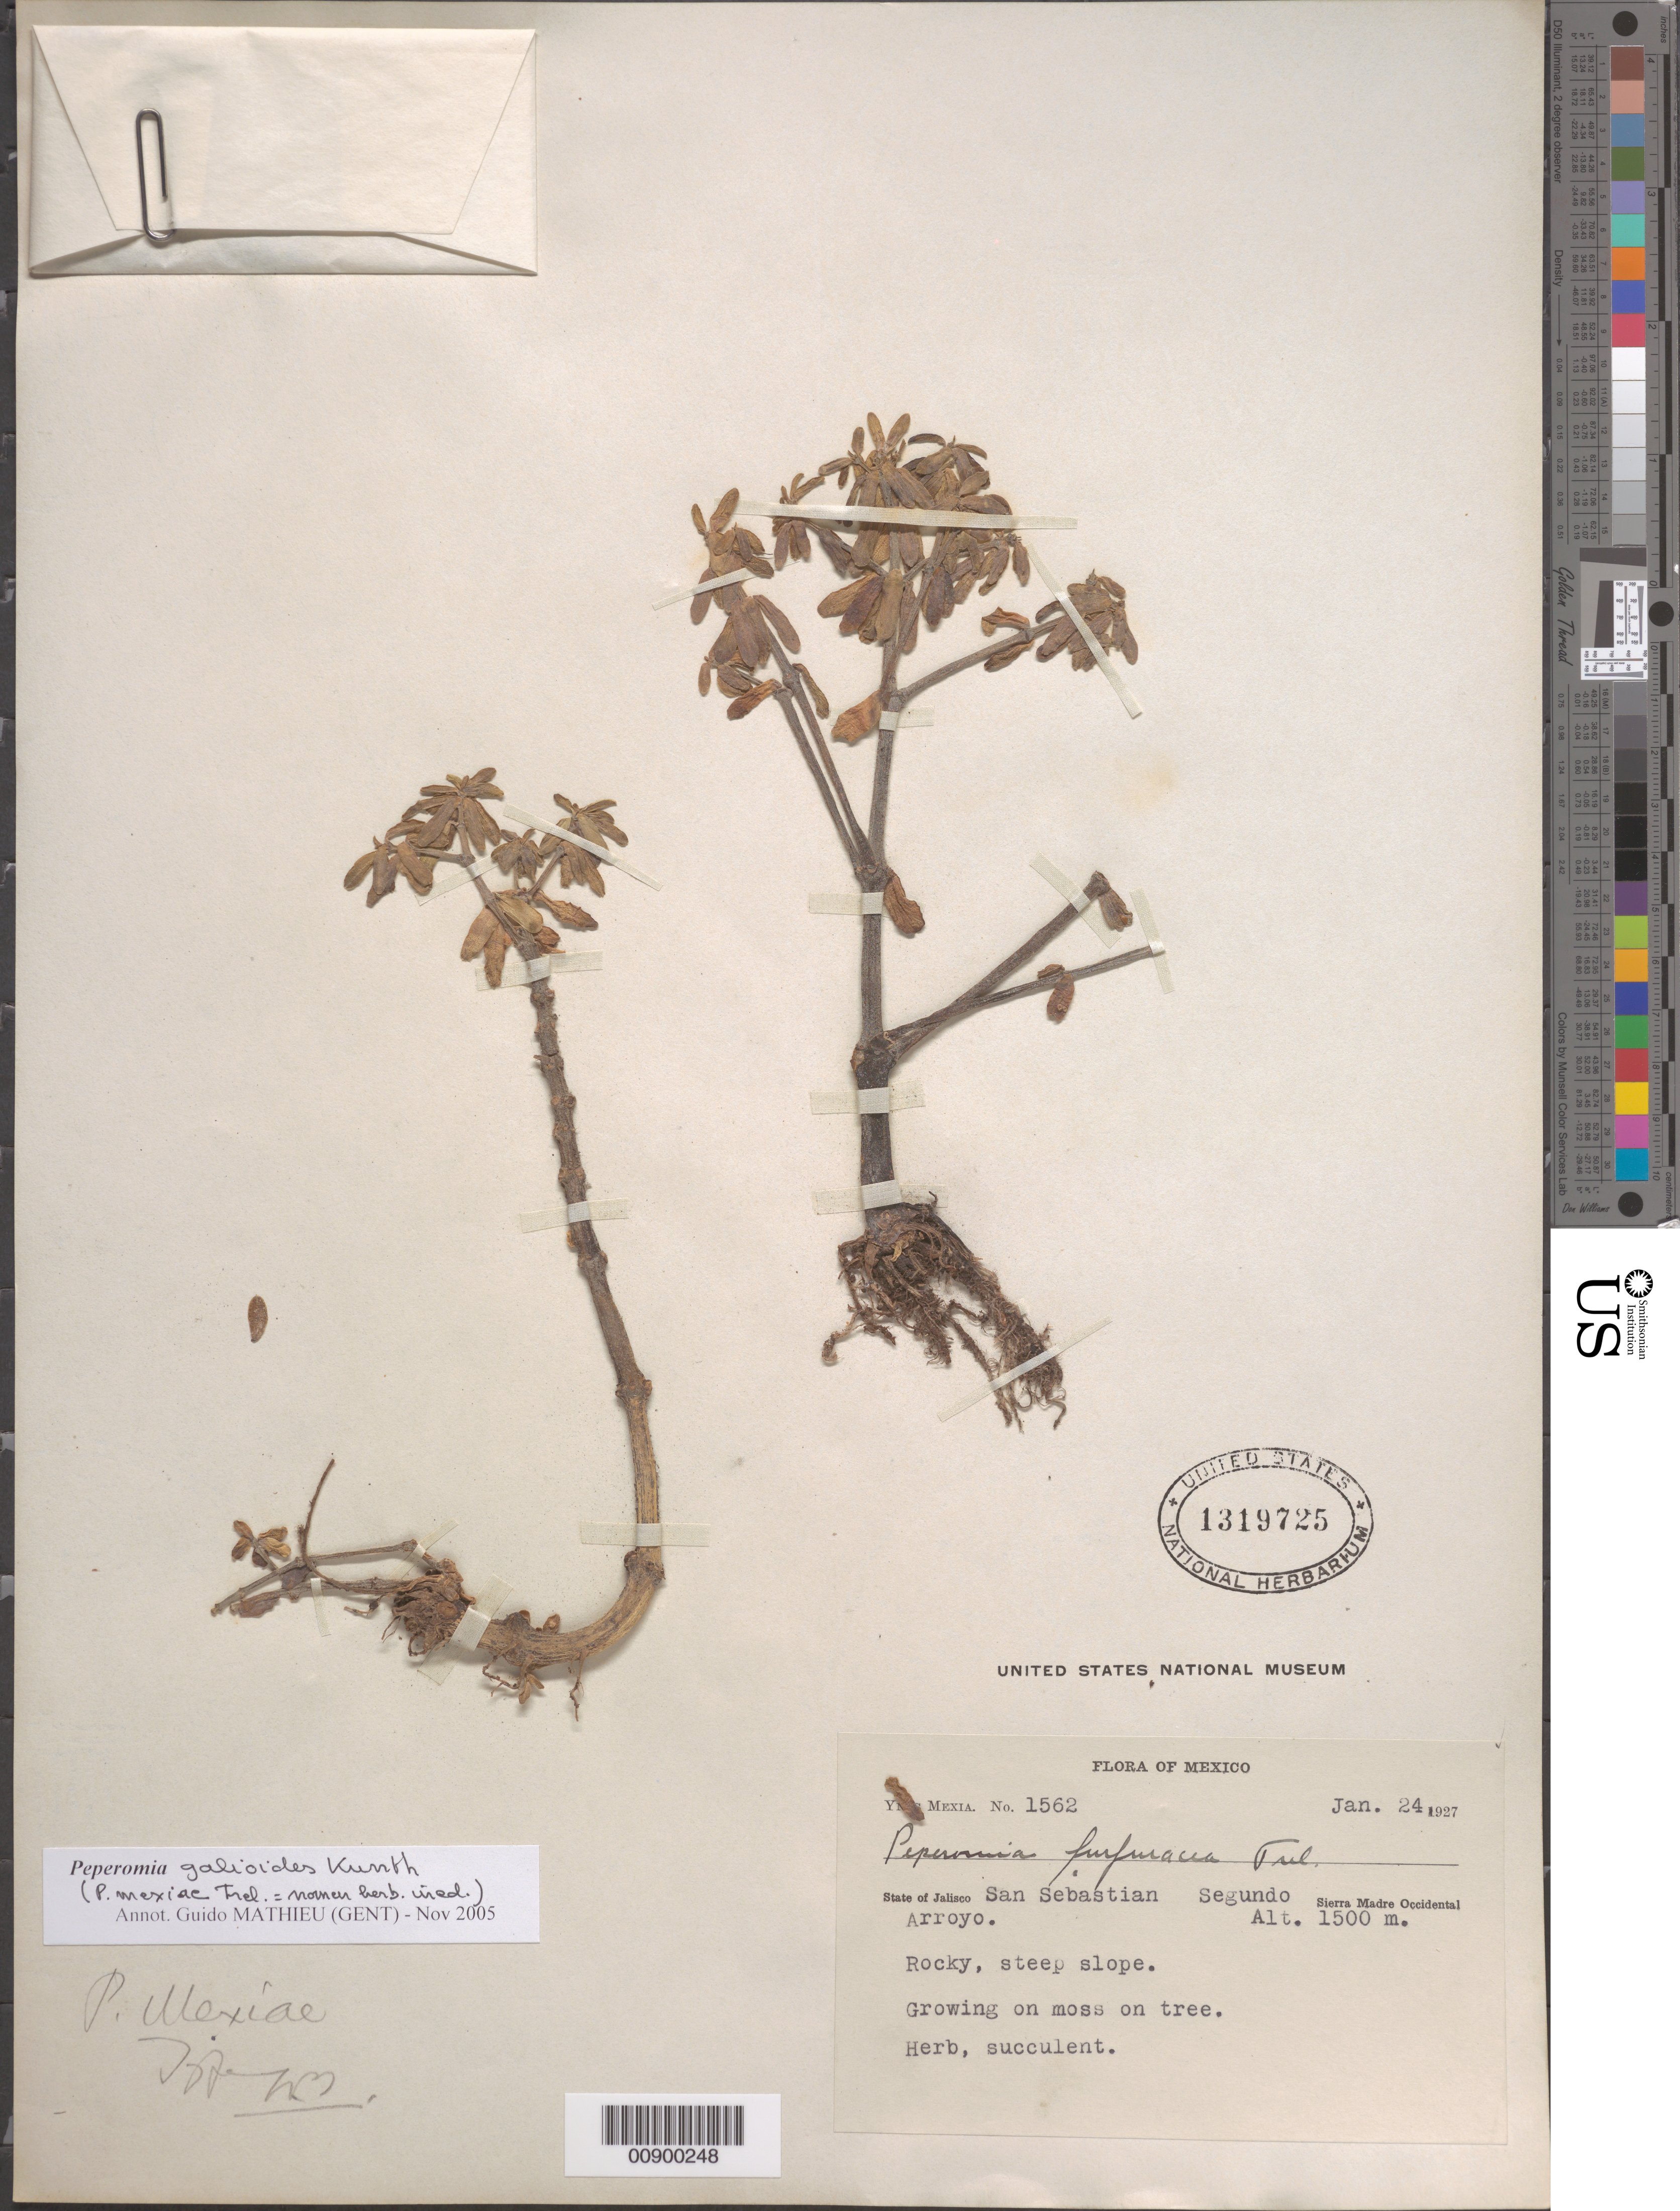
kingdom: Plantae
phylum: Tracheophyta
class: Magnoliopsida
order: Piperales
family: Piperaceae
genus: Peperomia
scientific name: Peperomia galioides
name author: Kunth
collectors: Y. Mexia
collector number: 1562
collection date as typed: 24 Jan 1927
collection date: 1927-01-24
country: Mexico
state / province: Jalisco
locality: San Sebastian, Segundo Arroyo. Sierra Madre Occidental. State of Jalisco.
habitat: Rocky, steep slope. Growing on moss on tree.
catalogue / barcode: US 1319725